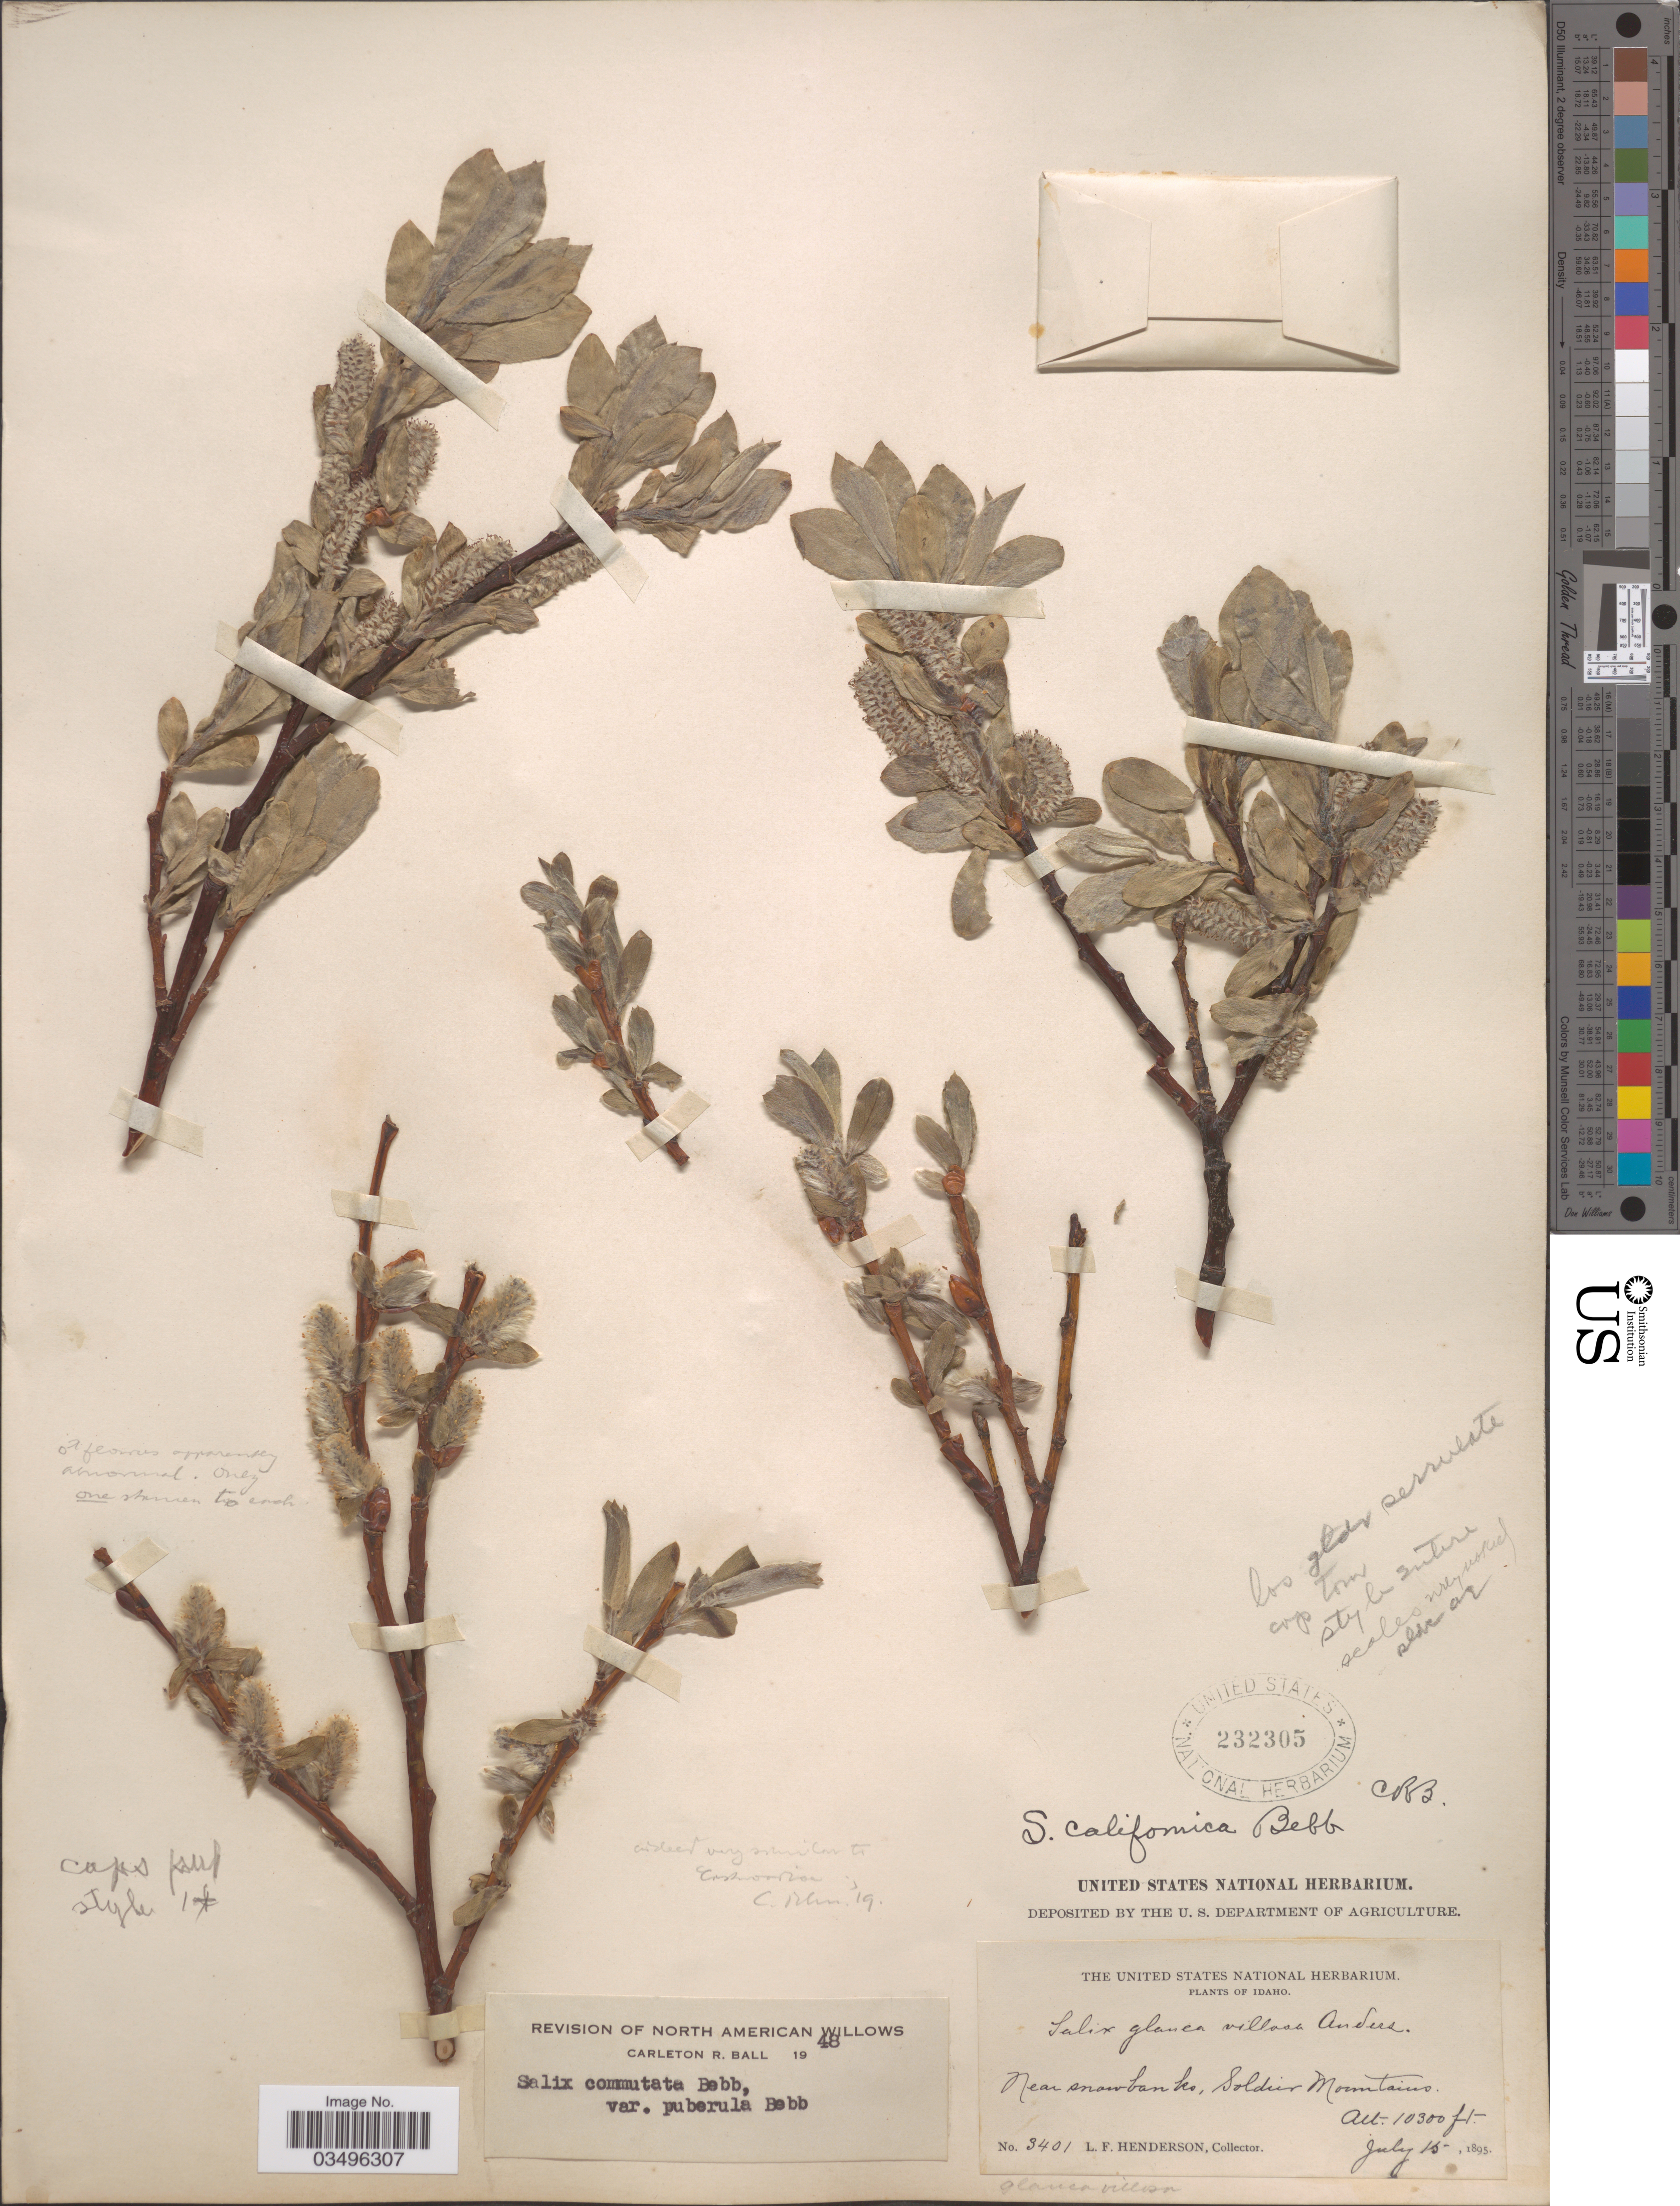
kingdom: Plantae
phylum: Tracheophyta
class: Magnoliopsida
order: Malpighiales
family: Salicaceae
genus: Salix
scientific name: Salix commutata var. puberula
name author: Bebb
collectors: L. Henderson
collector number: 3401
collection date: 1895-07-15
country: United States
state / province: Idaho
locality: Near snowbanks, Soldier Mountains.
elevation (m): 3139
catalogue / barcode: US 232305